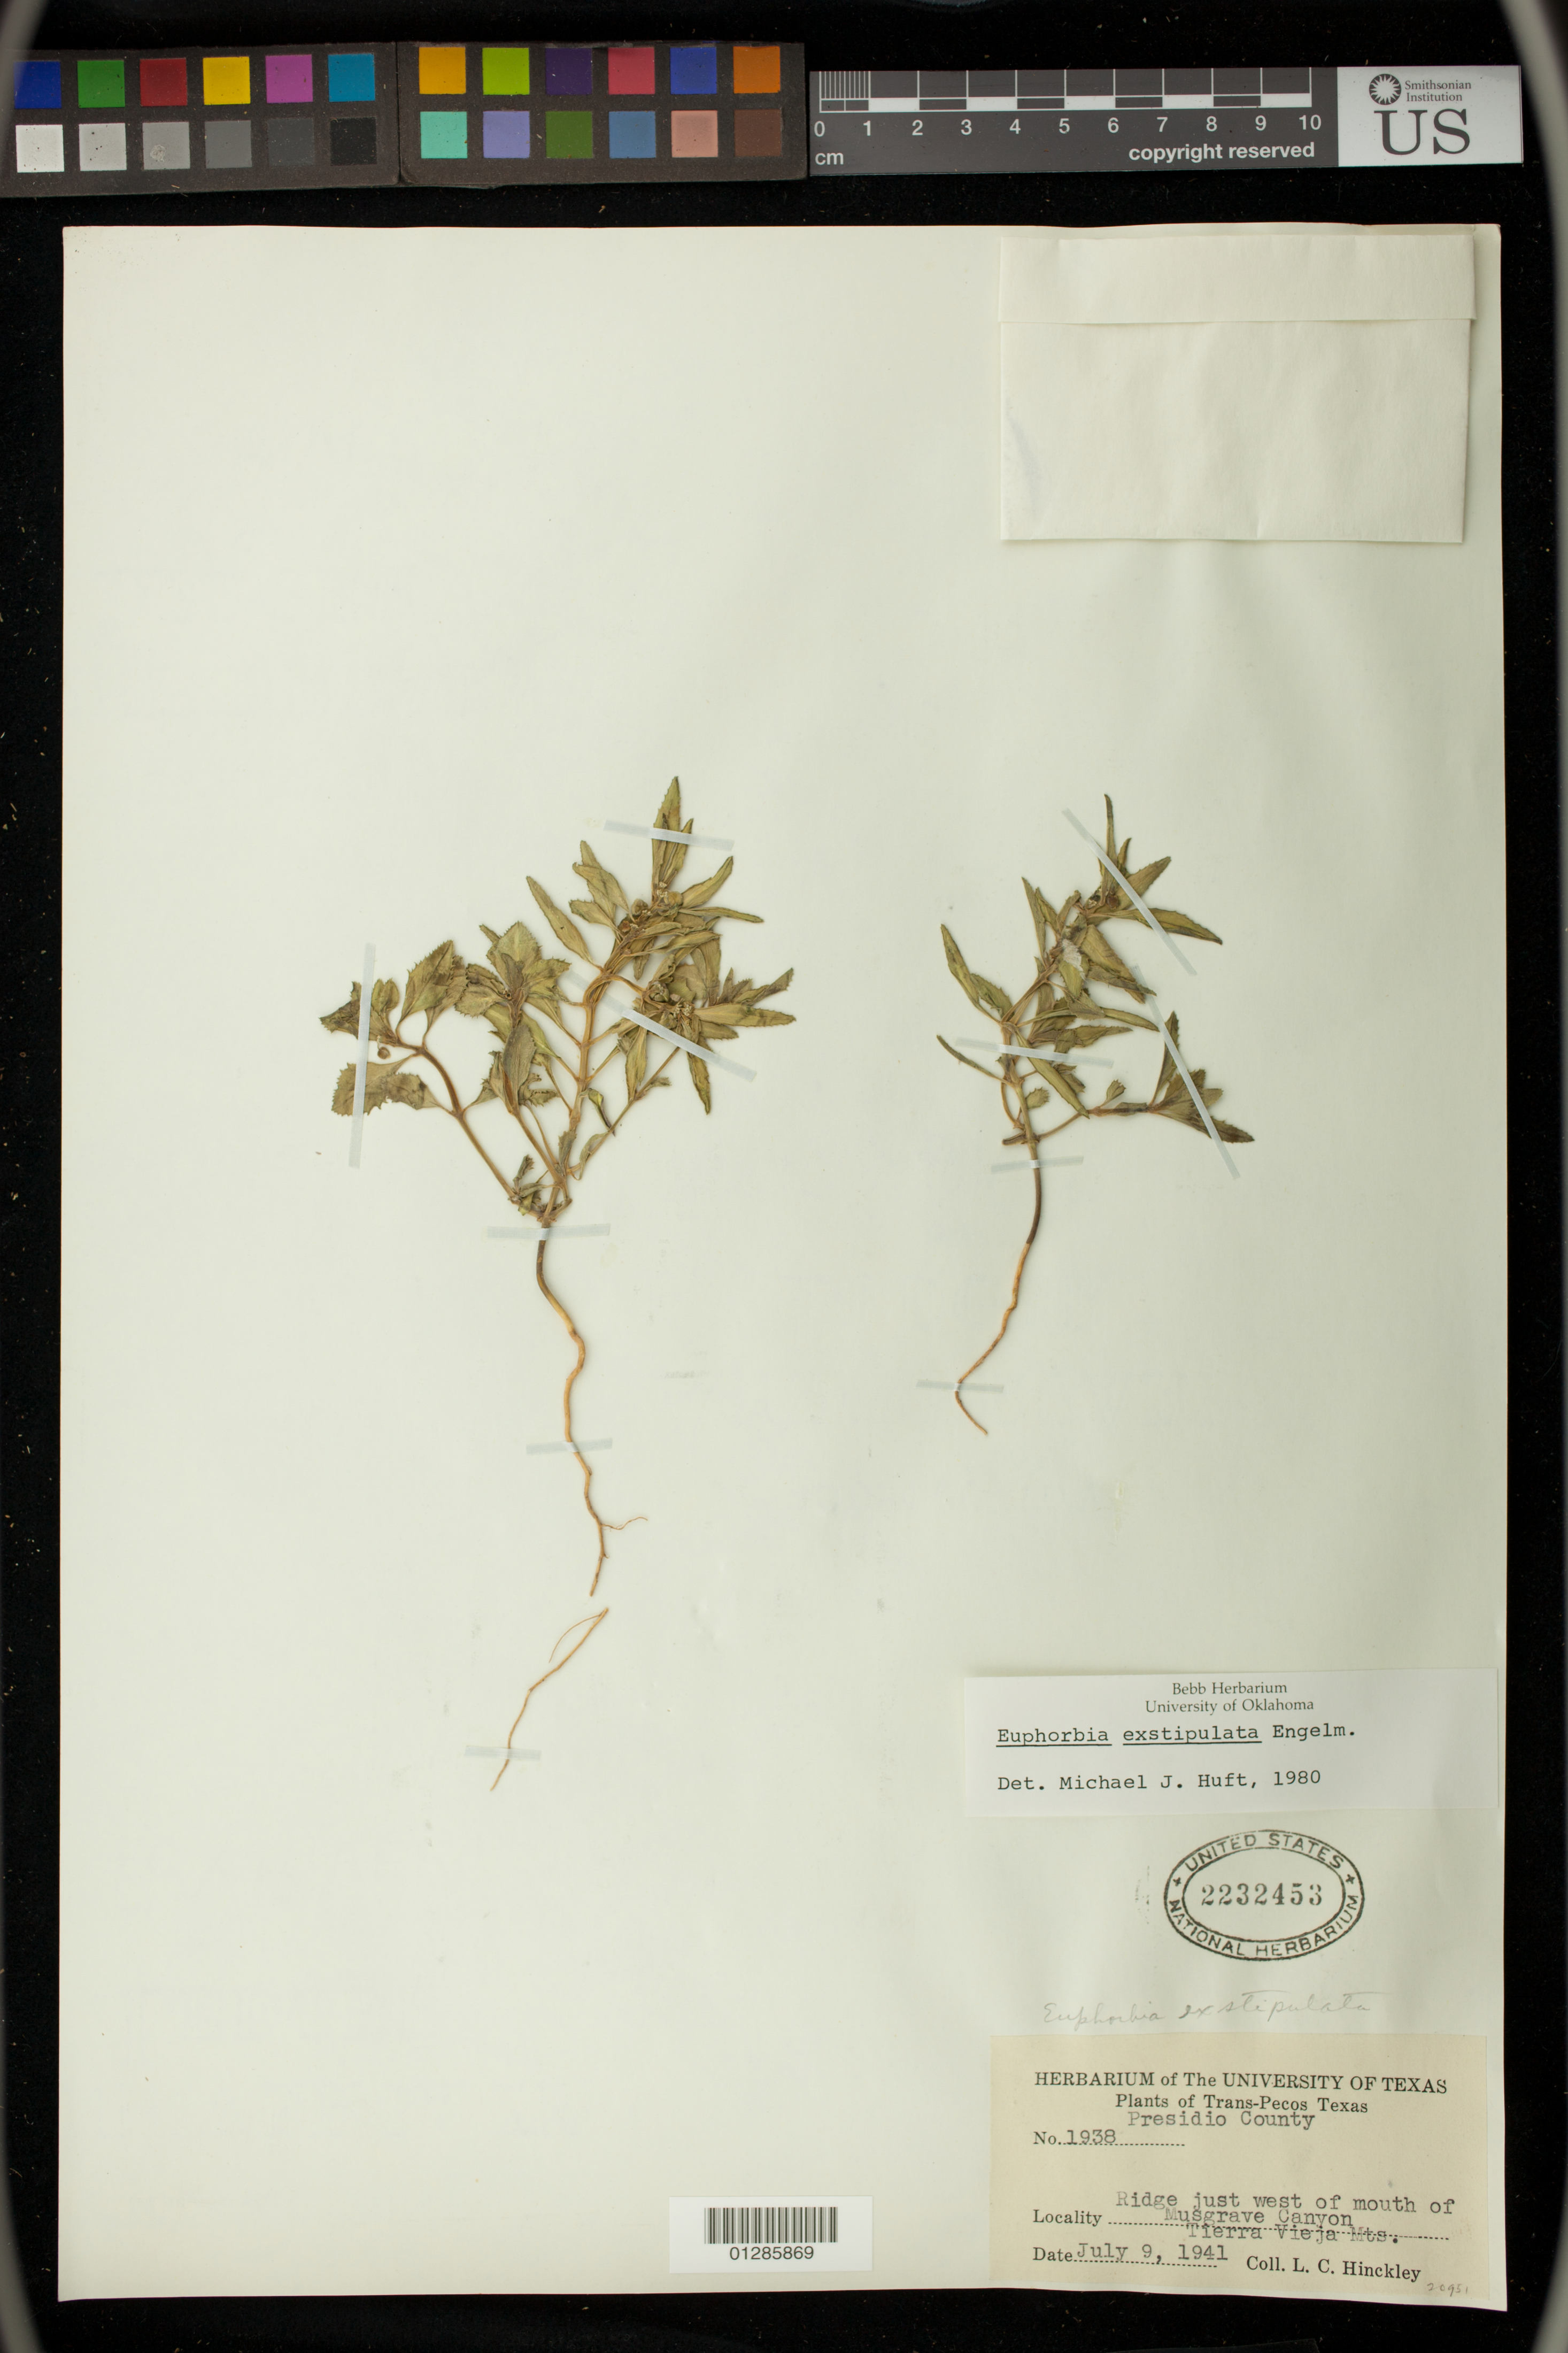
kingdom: Plantae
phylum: Tracheophyta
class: Magnoliopsida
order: Malpighiales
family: Euphorbiaceae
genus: Euphorbia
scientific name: Euphorbia exstipulata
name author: Engelm. in Emory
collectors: L. Hinkley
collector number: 1938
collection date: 1941-07-09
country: United States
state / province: Texas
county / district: Presidio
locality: Ridge just west of mouth of Musgrave Canyon, Tierra Vieja Mts.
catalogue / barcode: US 2232453